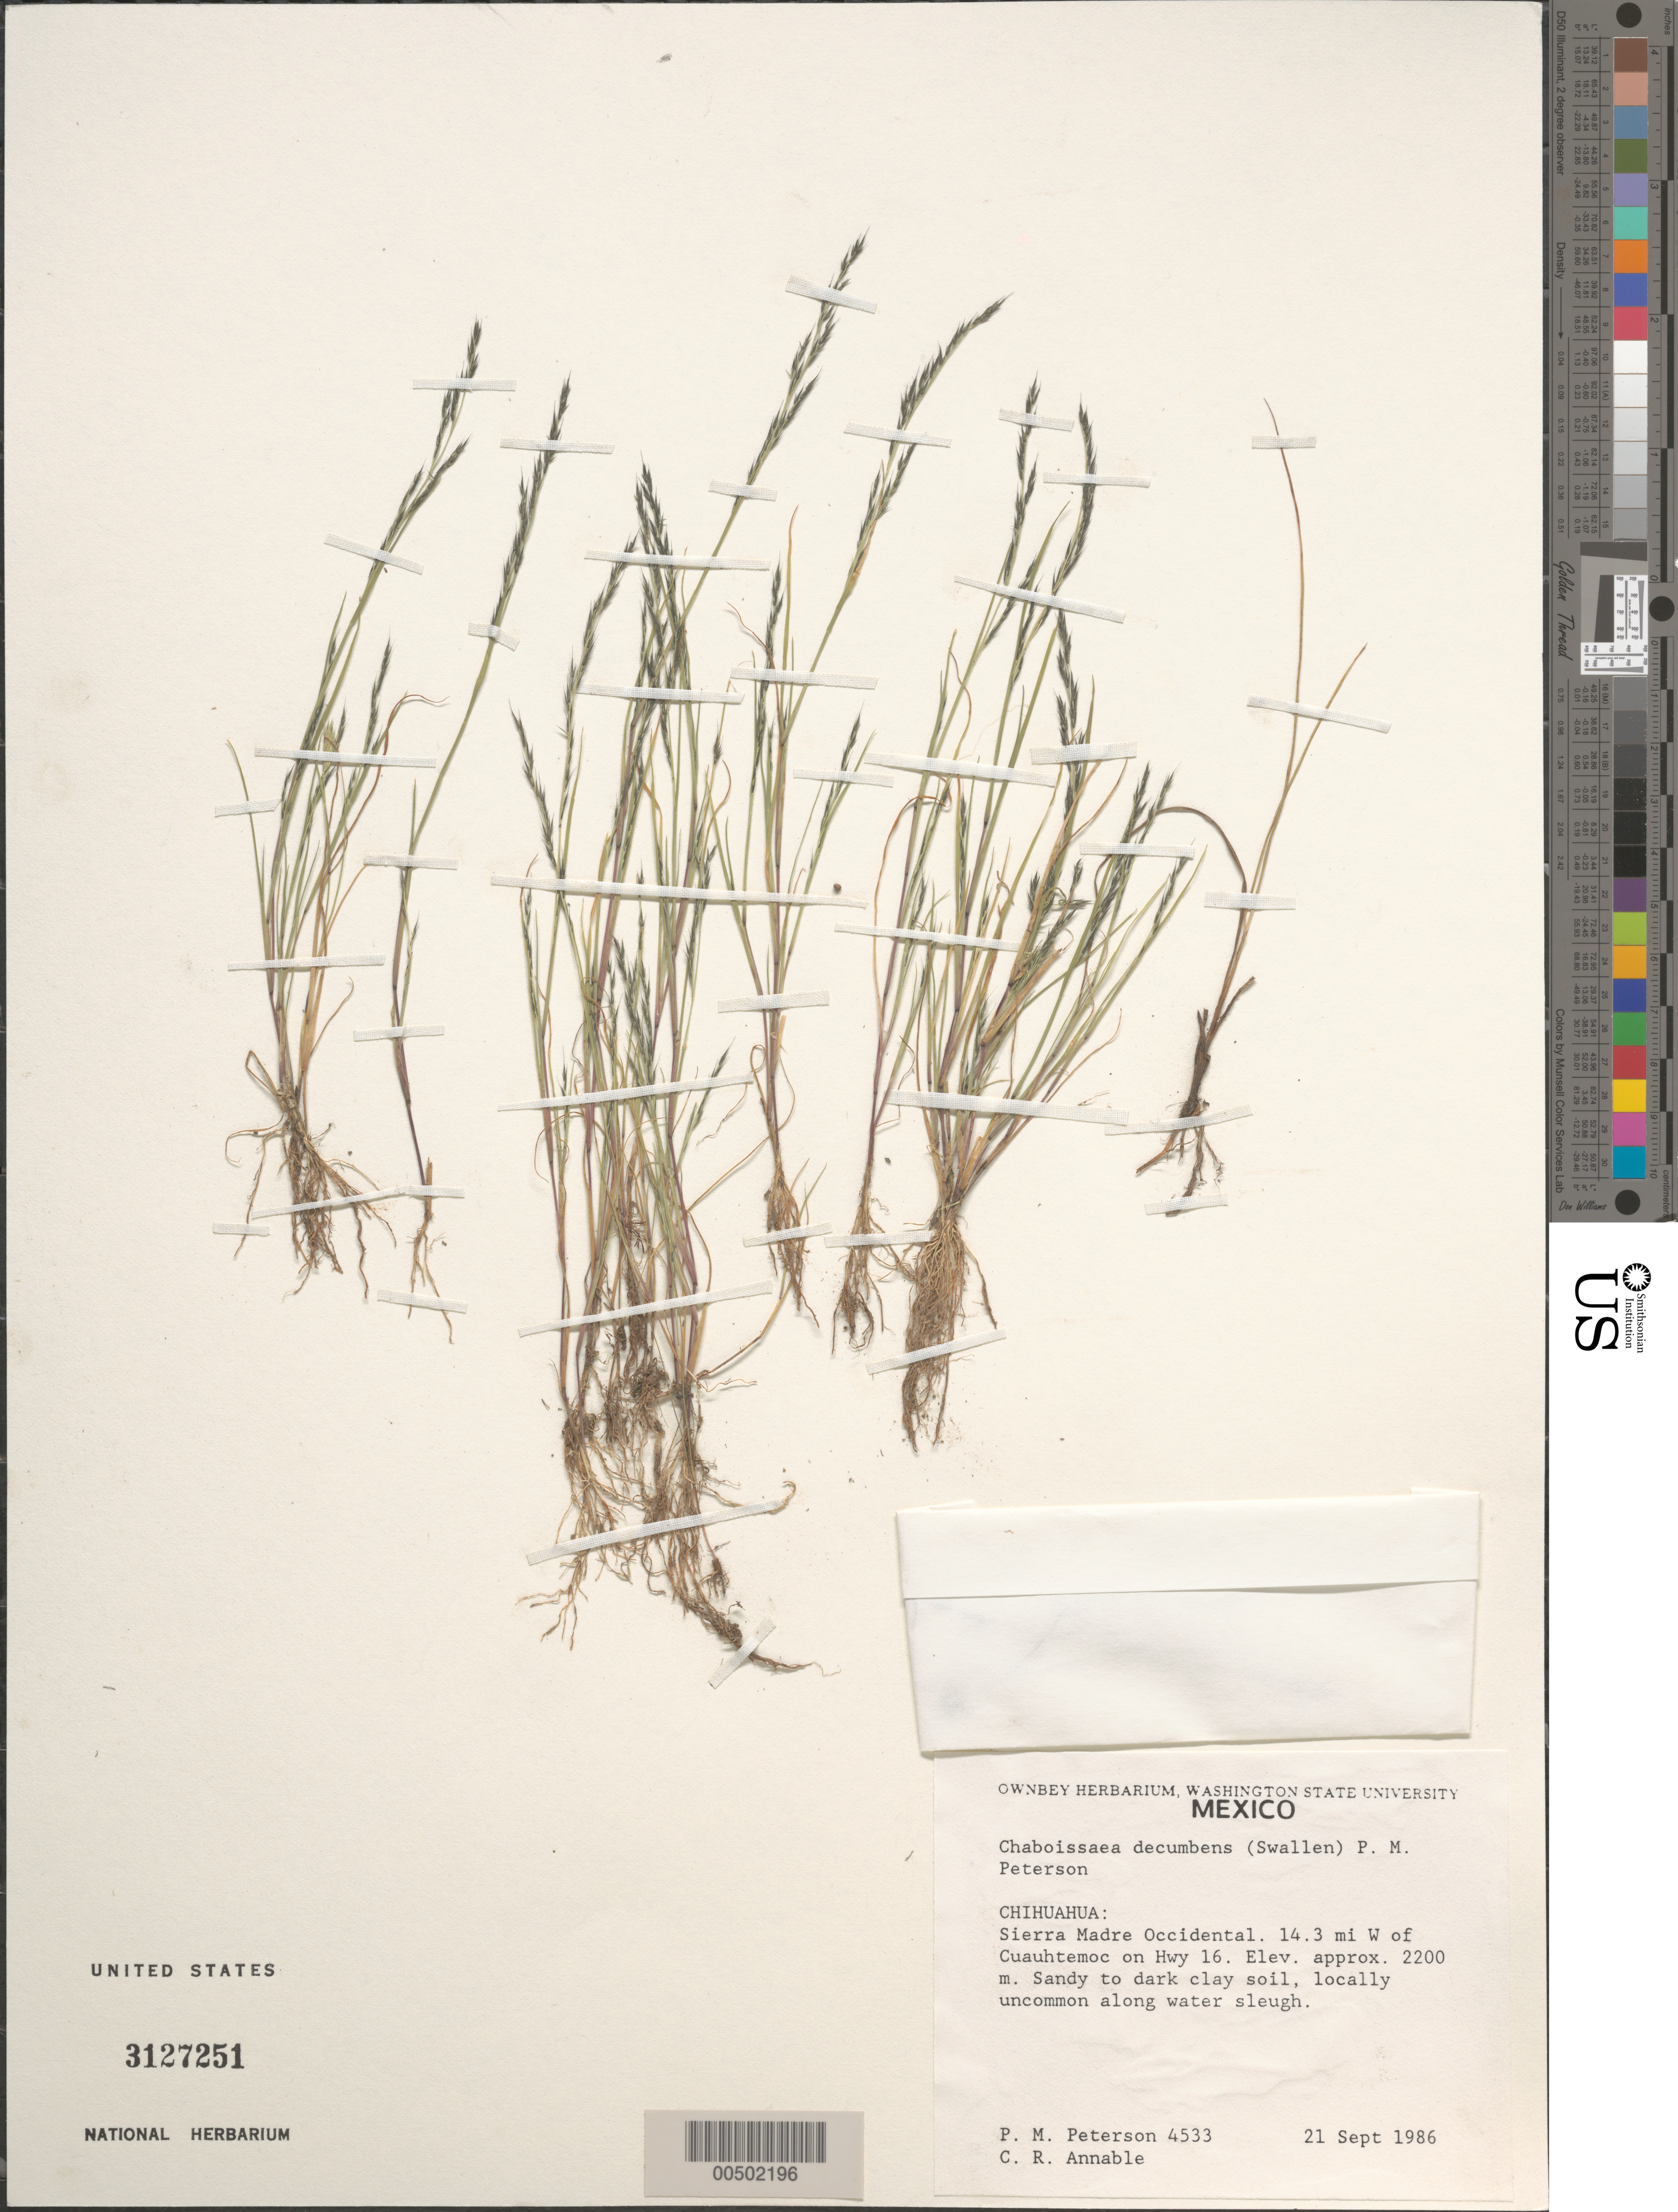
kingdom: Plantae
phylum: Tracheophyta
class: Liliopsida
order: Poales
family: Poaceae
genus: Muhlenbergia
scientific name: Muhlenbergia decumbens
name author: Swallen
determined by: Peterson, Paul M., (BOT), Smithsonian Institution - National Museum of Natural History (UNITED STATES)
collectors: P. M. Peterson & C. R. Annable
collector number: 04533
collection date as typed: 21 Sep 1986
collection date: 1986-09-21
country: Mexico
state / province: Chihuahua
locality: Sierra Madre Occidental, 13.0 miles W of Cuauhtemoc on Hwy 16.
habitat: Sandy to dark clay soil, along water slough.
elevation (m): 2200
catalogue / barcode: US 3127251